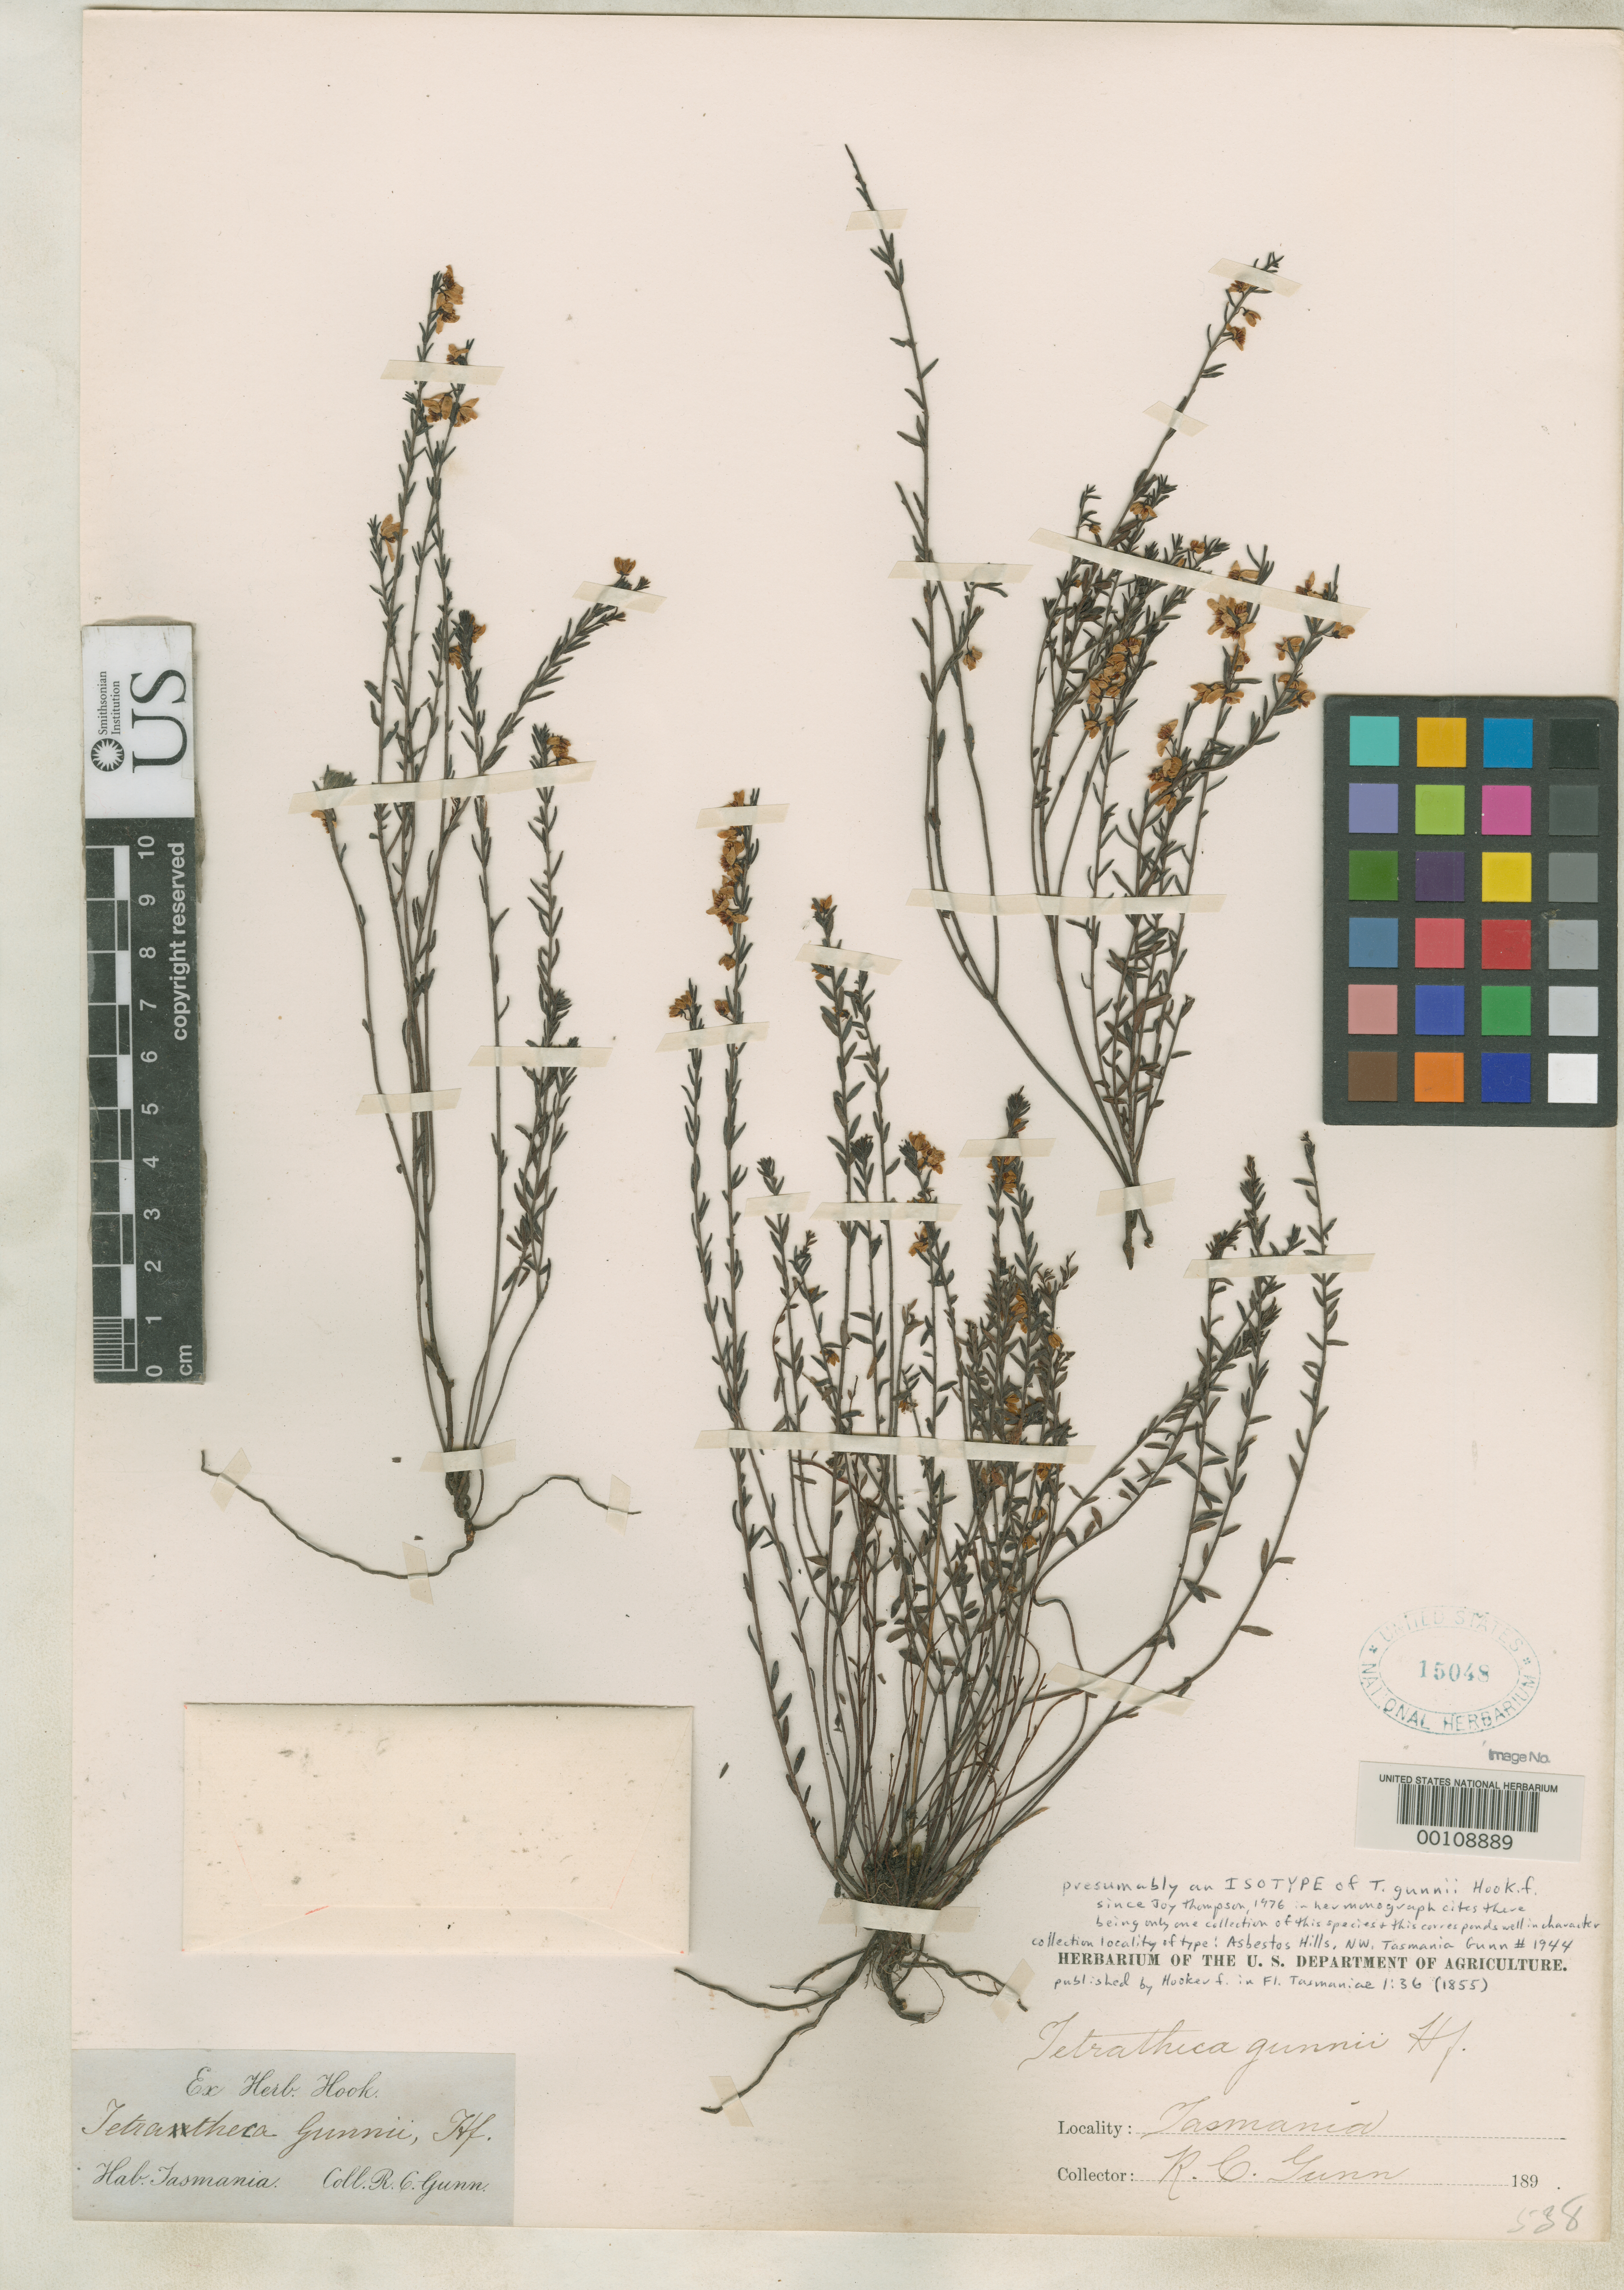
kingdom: Plantae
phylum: Tracheophyta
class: Magnoliopsida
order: Oxalidales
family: Elaeocarpaceae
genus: Tetratheca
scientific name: Tetratheca gunnii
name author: Hook. f.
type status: Isotype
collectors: R. Gunn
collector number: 1944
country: Australia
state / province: Tasmania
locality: Asbestos Hills.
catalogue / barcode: US 15048